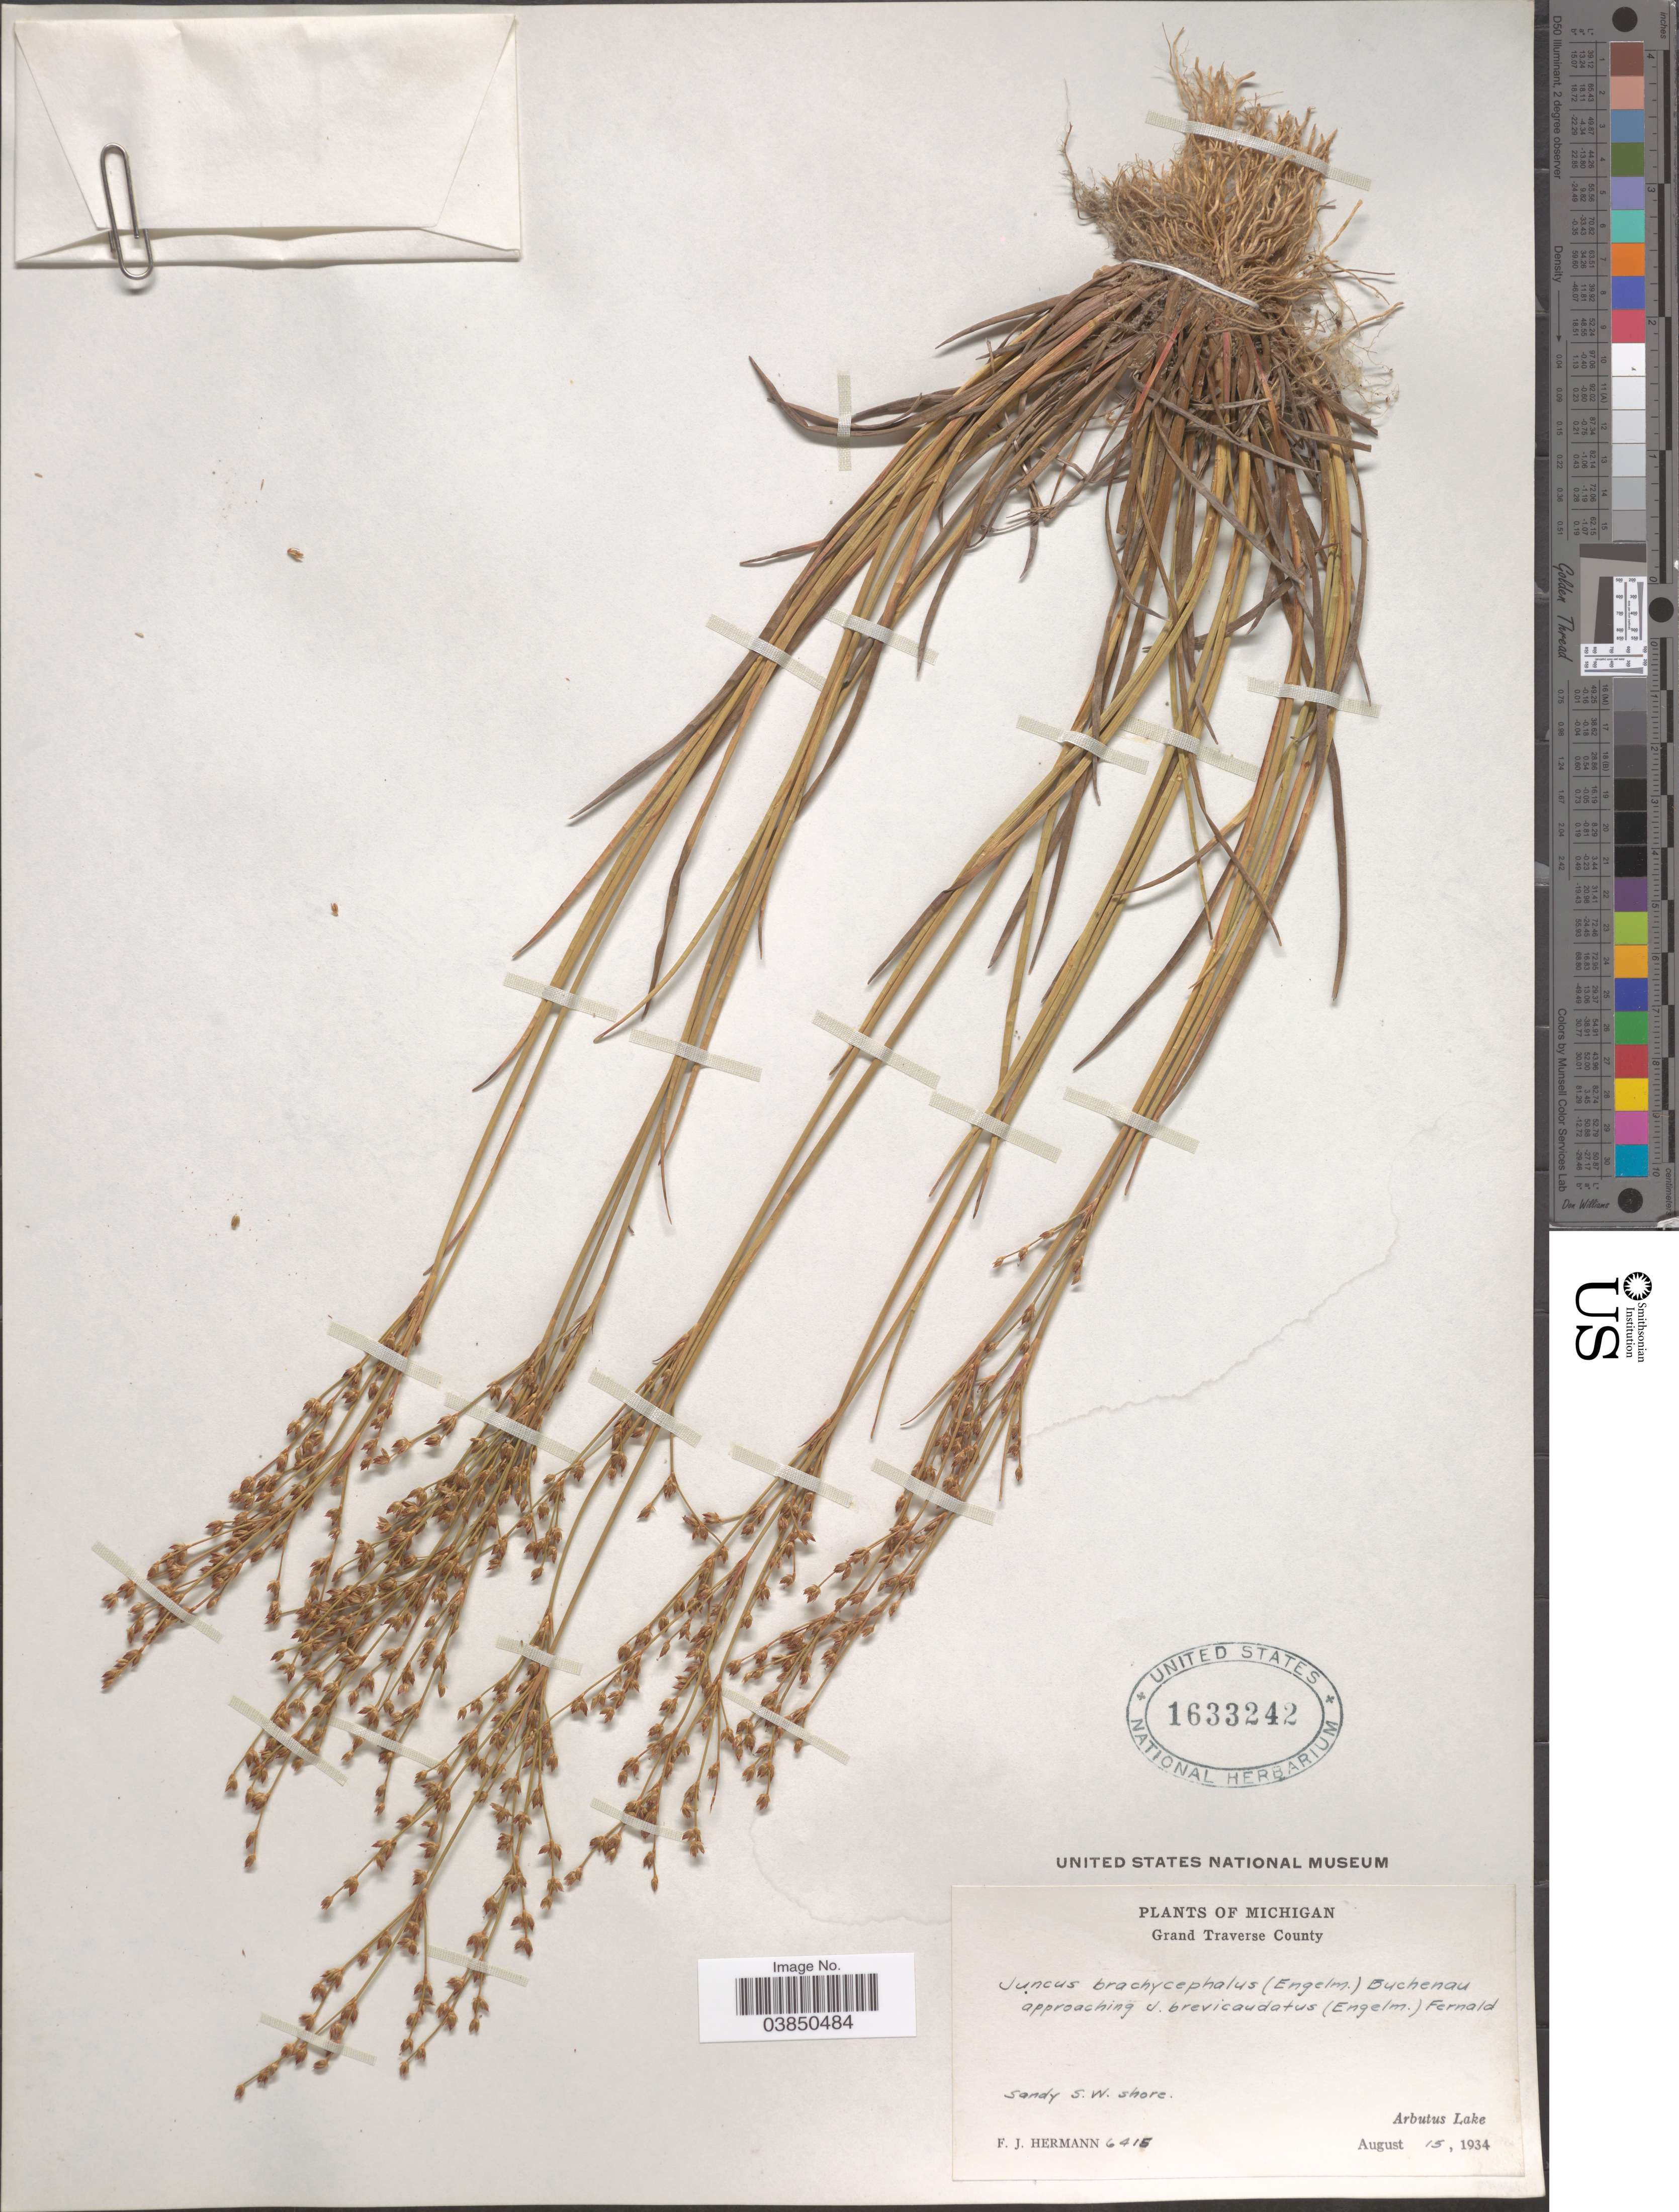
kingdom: Plantae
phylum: Tracheophyta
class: Liliopsida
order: Poales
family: Juncaceae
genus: Juncus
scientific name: Juncus brachycephalus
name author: (Engelm.) Buchenau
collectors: F. J. Hermann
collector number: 6415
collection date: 1934-08-15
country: United States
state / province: Michigan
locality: Grand Traverse County. Sandy S.W. shore. Arbutus Lake.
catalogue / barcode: US 1633242